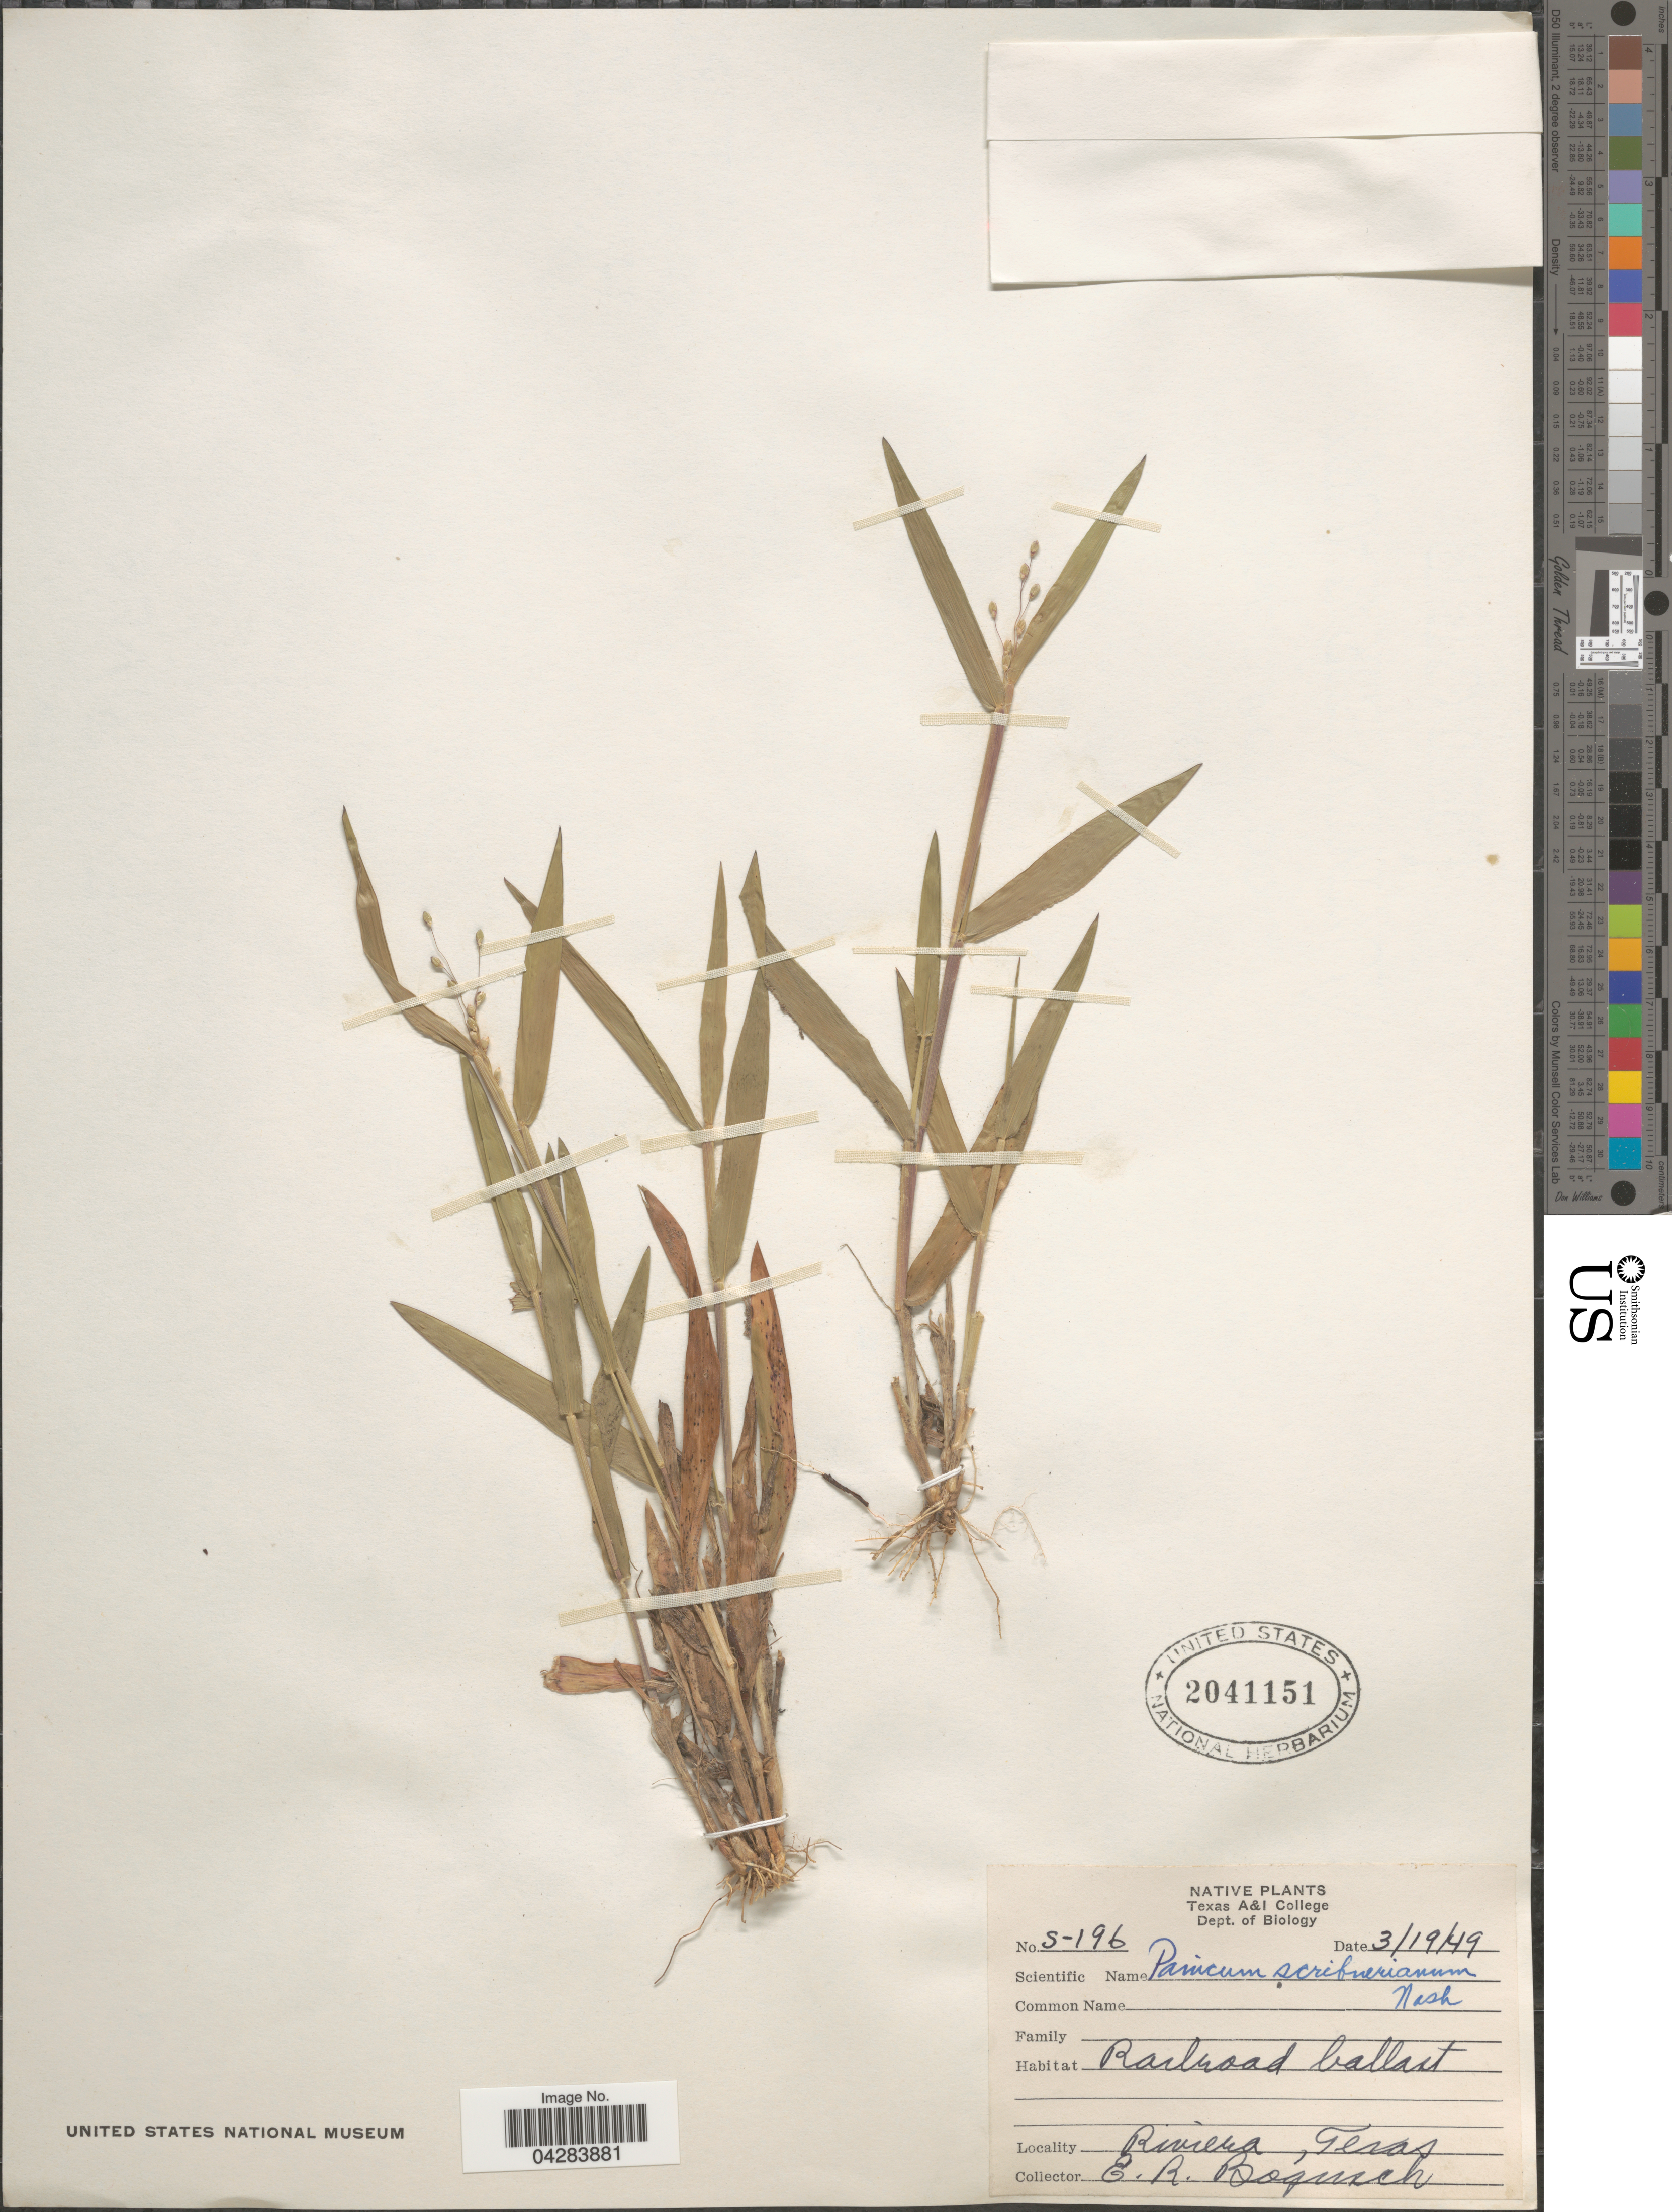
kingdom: Plantae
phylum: Tracheophyta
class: Liliopsida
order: Poales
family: Poaceae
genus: Dichanthelium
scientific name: Dichanthelium oligosanthes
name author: (Schult.) Gould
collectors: E. Boqusch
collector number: S-196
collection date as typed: Transcribed d/m/y: 19/3/49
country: United States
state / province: Texas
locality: Railroad ballast. Riviera.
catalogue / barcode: US 2041151